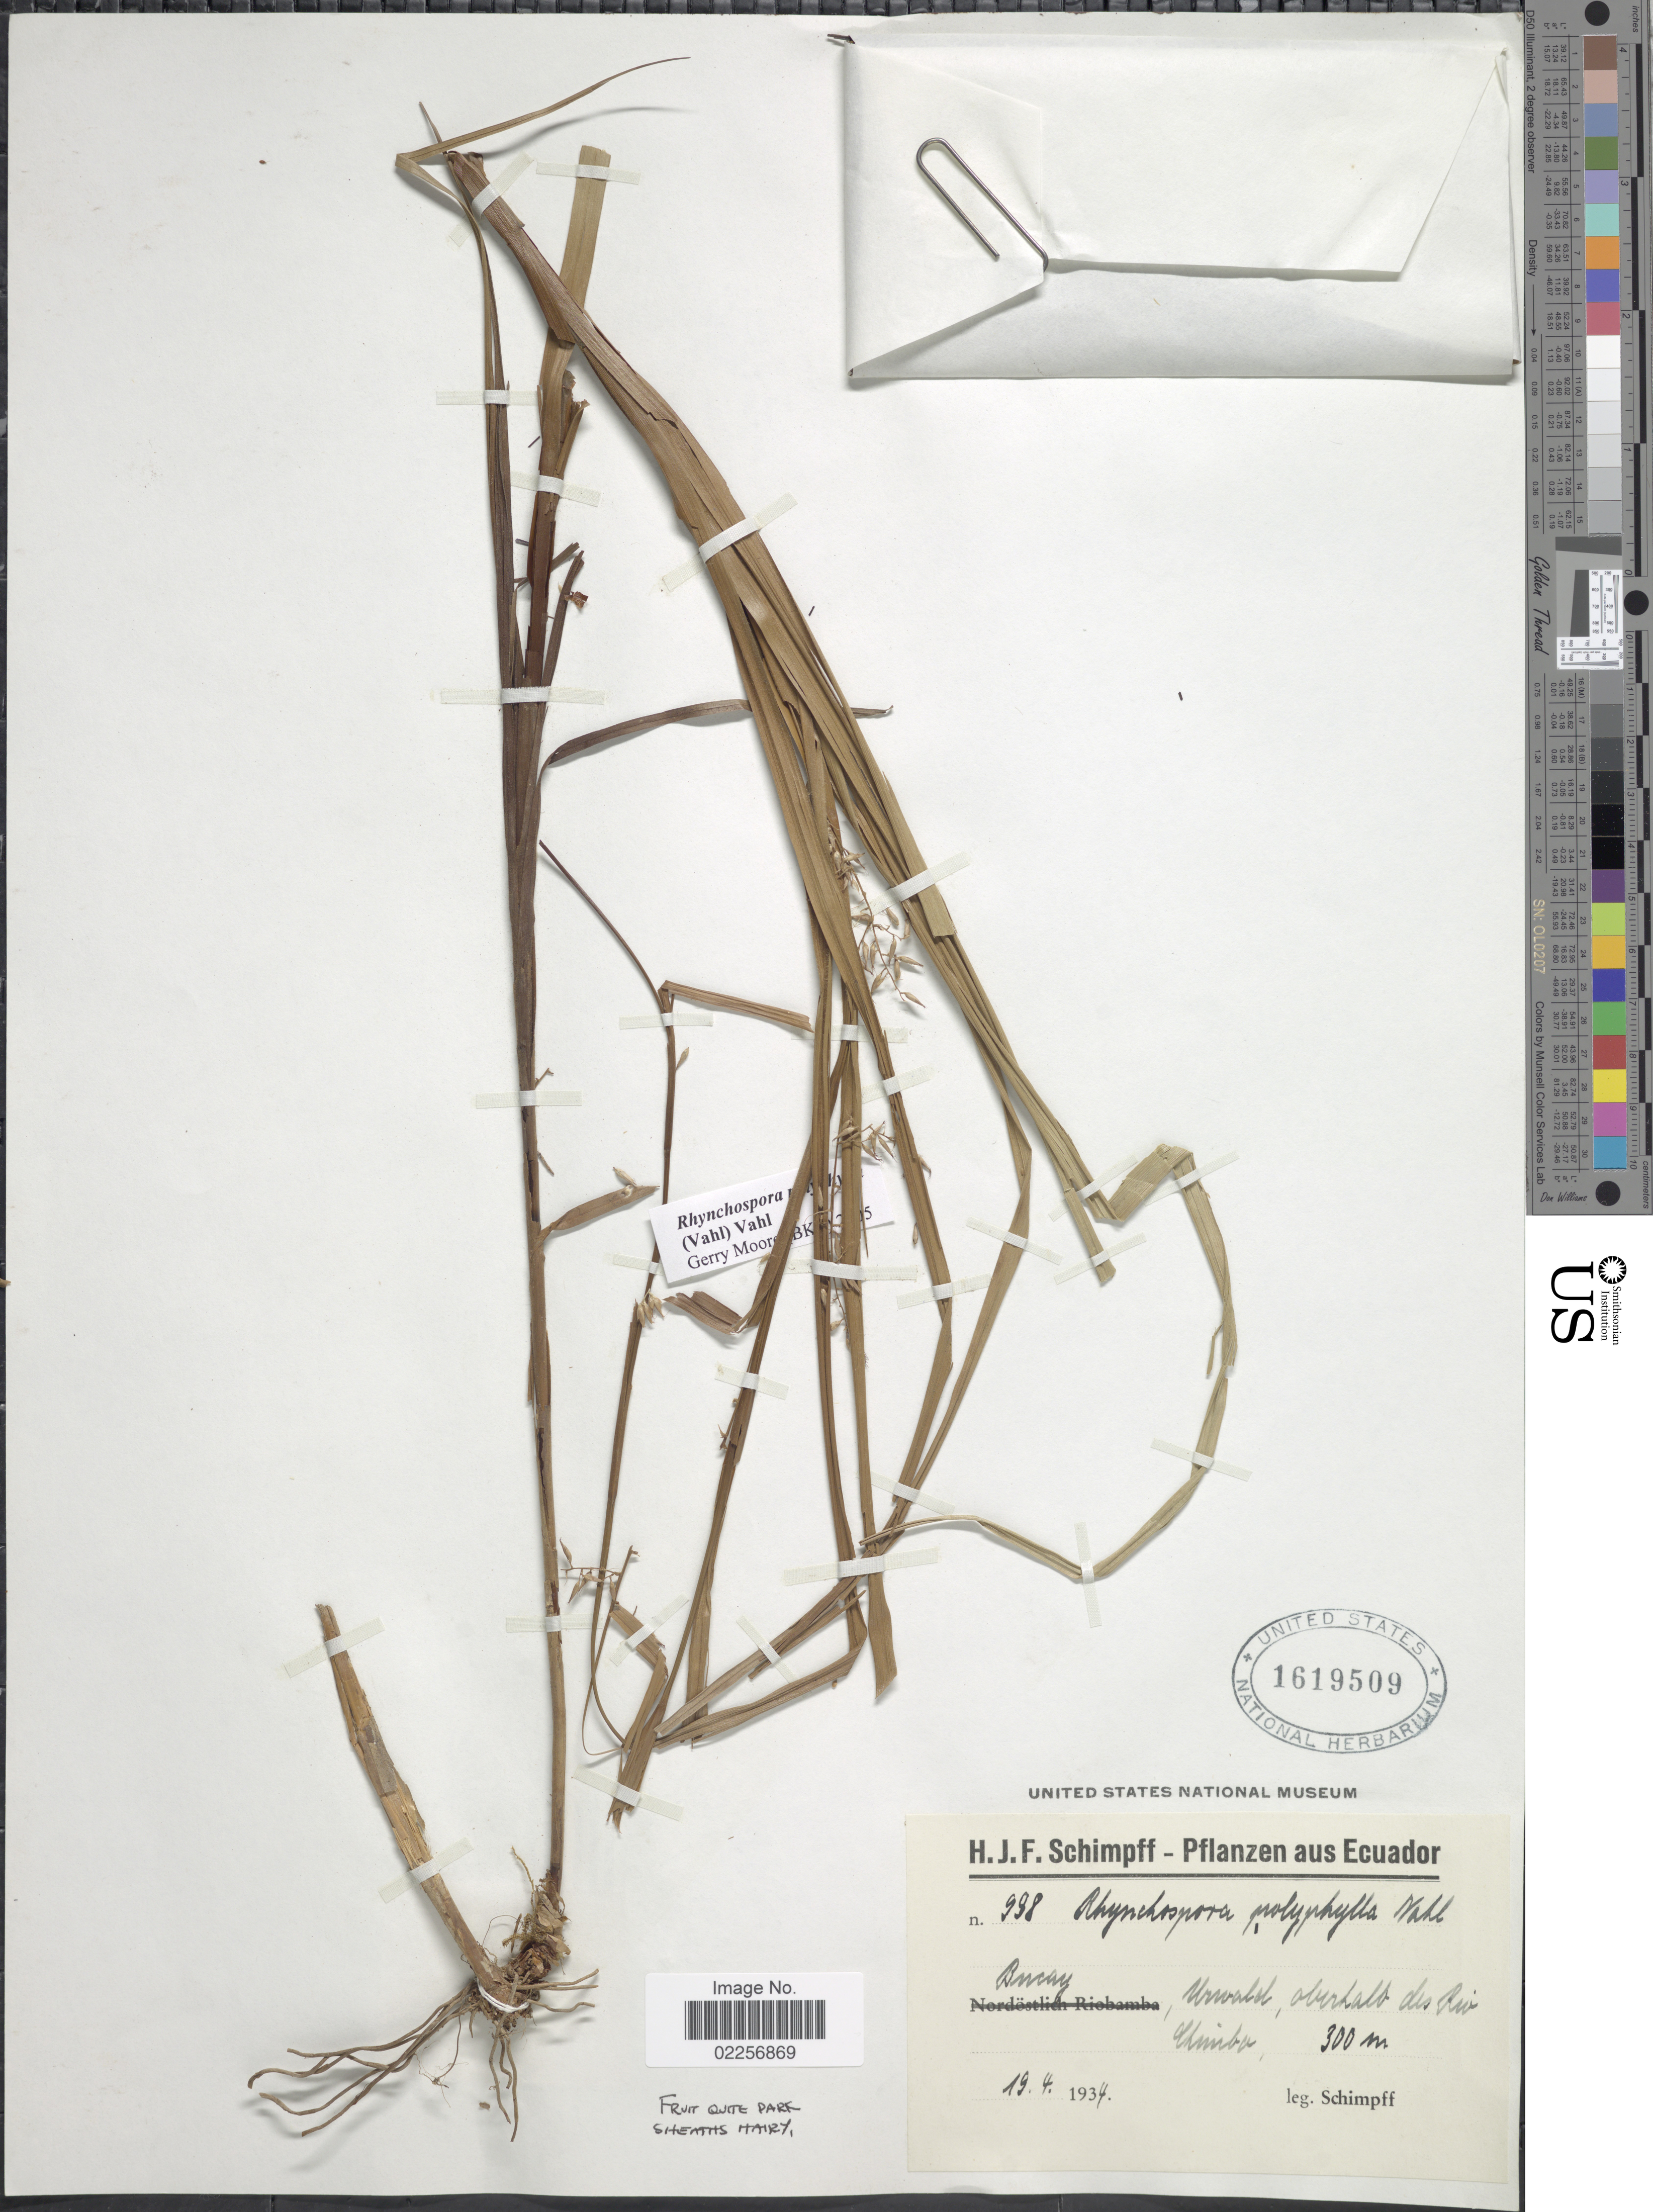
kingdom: Plantae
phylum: Tracheophyta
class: Liliopsida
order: Poales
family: Cyperaceae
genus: Rhynchospora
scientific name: Rhynchospora polyphylla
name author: (Vahl) Vahl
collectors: Schimpff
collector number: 958*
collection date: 1934-04-19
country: Ecuador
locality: Bucay, Urwald, oberhalb des Rio Chimbo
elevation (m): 300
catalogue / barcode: US 1619509